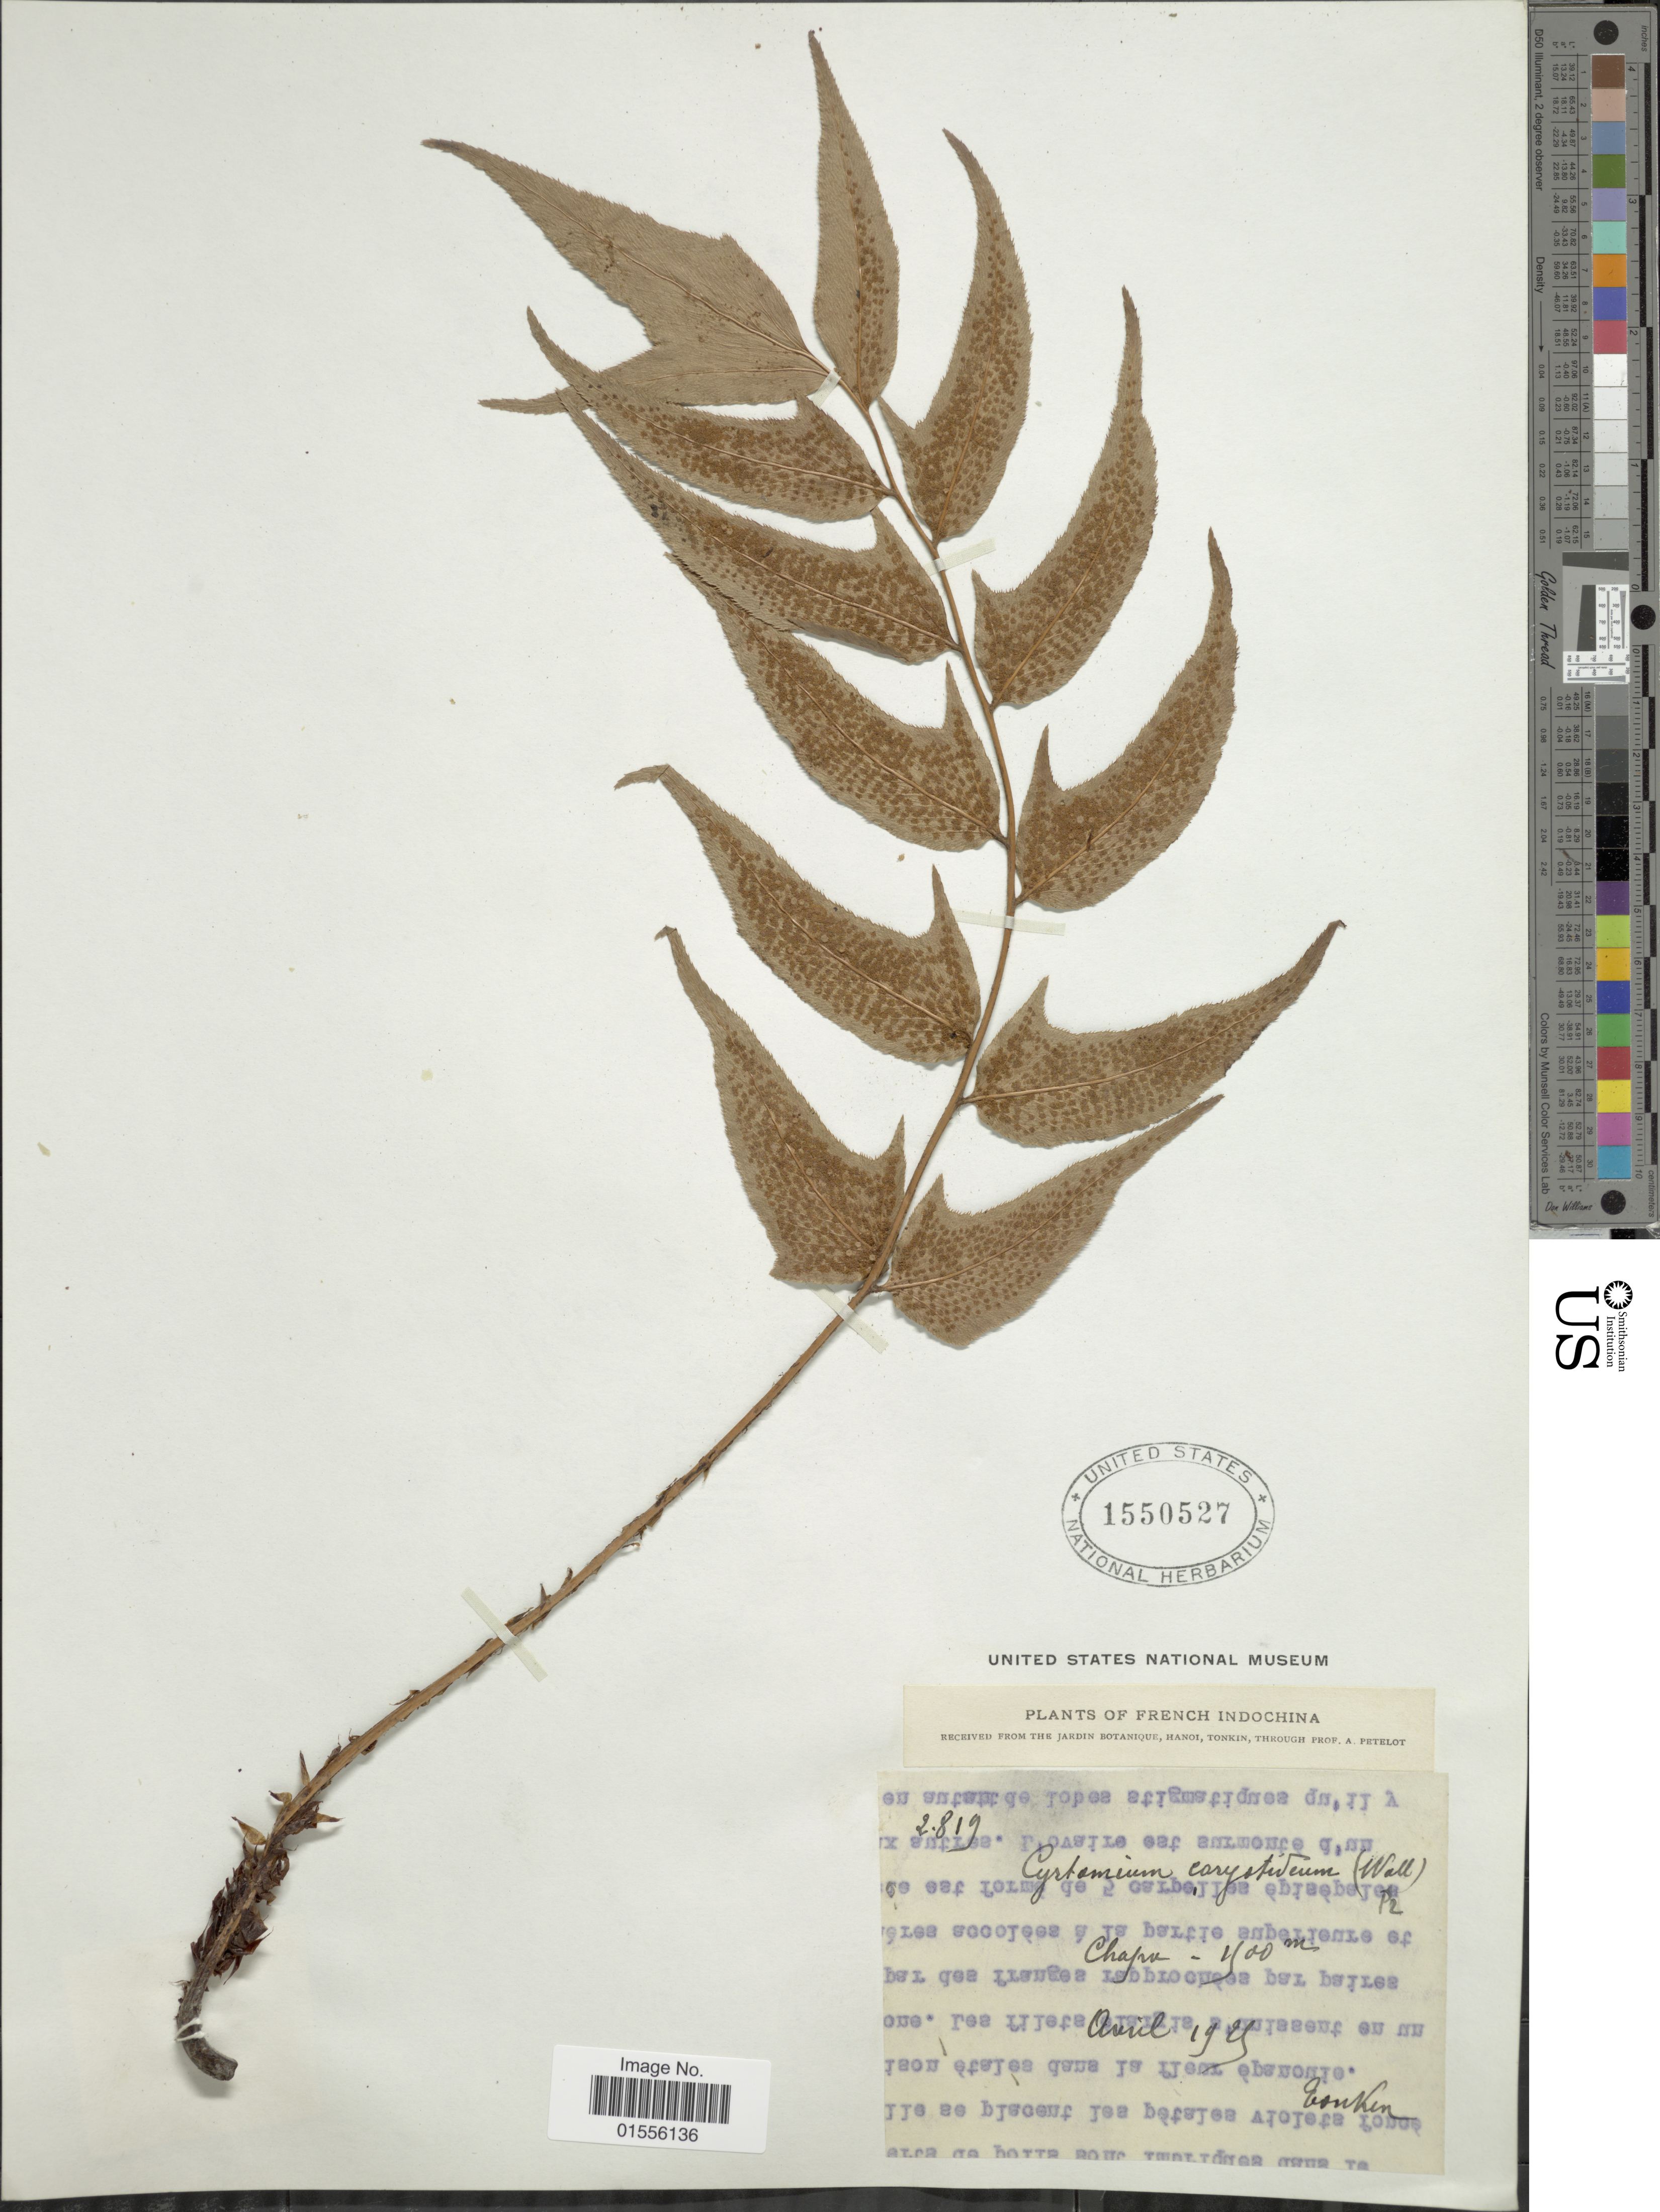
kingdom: Plantae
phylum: Tracheophyta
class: Polypodiopsida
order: Polypodiales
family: Dryopteridaceae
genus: Cyrtomium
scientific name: Cyrtomium caryotideum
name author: (Wall. ex Hook. & Grev.) C. Presl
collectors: A. Petelot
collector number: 2819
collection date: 1929-04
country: Vietnam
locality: French Indochina, Tonkin. Chapa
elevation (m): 1900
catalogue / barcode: US 1550527